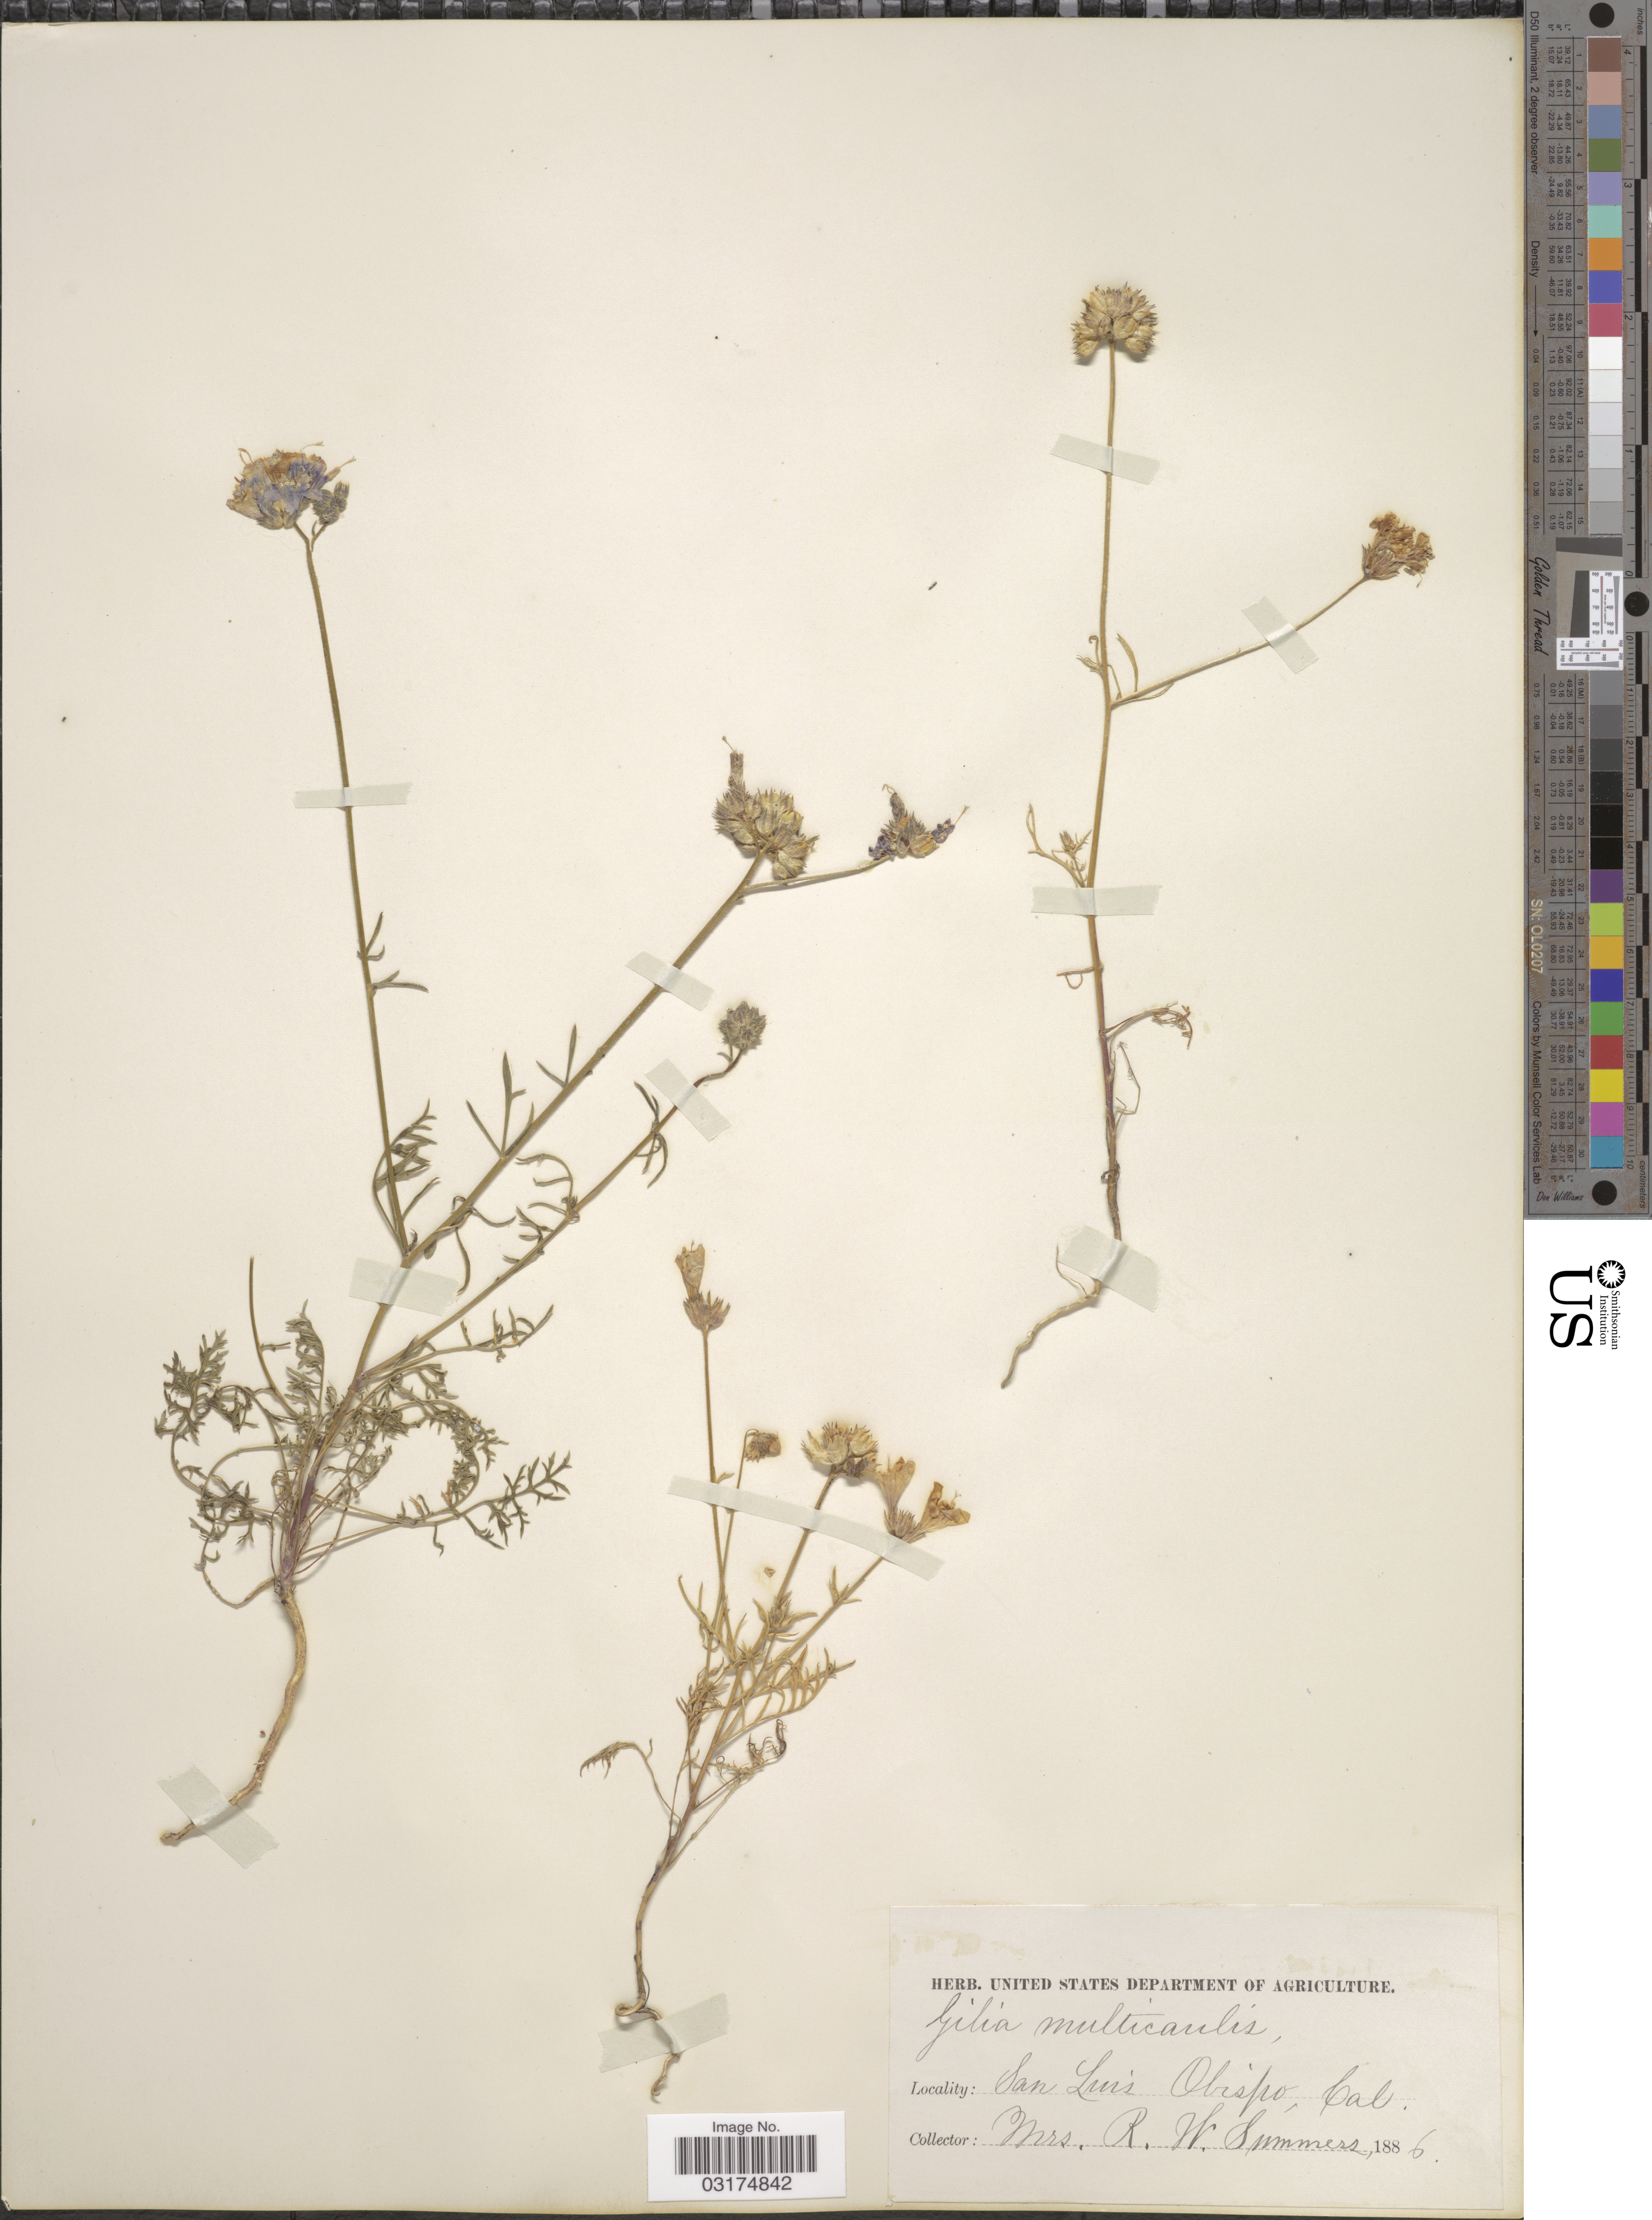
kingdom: Plantae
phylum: Tracheophyta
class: Magnoliopsida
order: Ericales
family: Polemoniaceae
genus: Gilia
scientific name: Gilia achilleifolia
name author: Benth.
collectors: R. Summers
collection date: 1886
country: United States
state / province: California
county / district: San Luis Obispo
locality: San Luis Obispo, Cal.